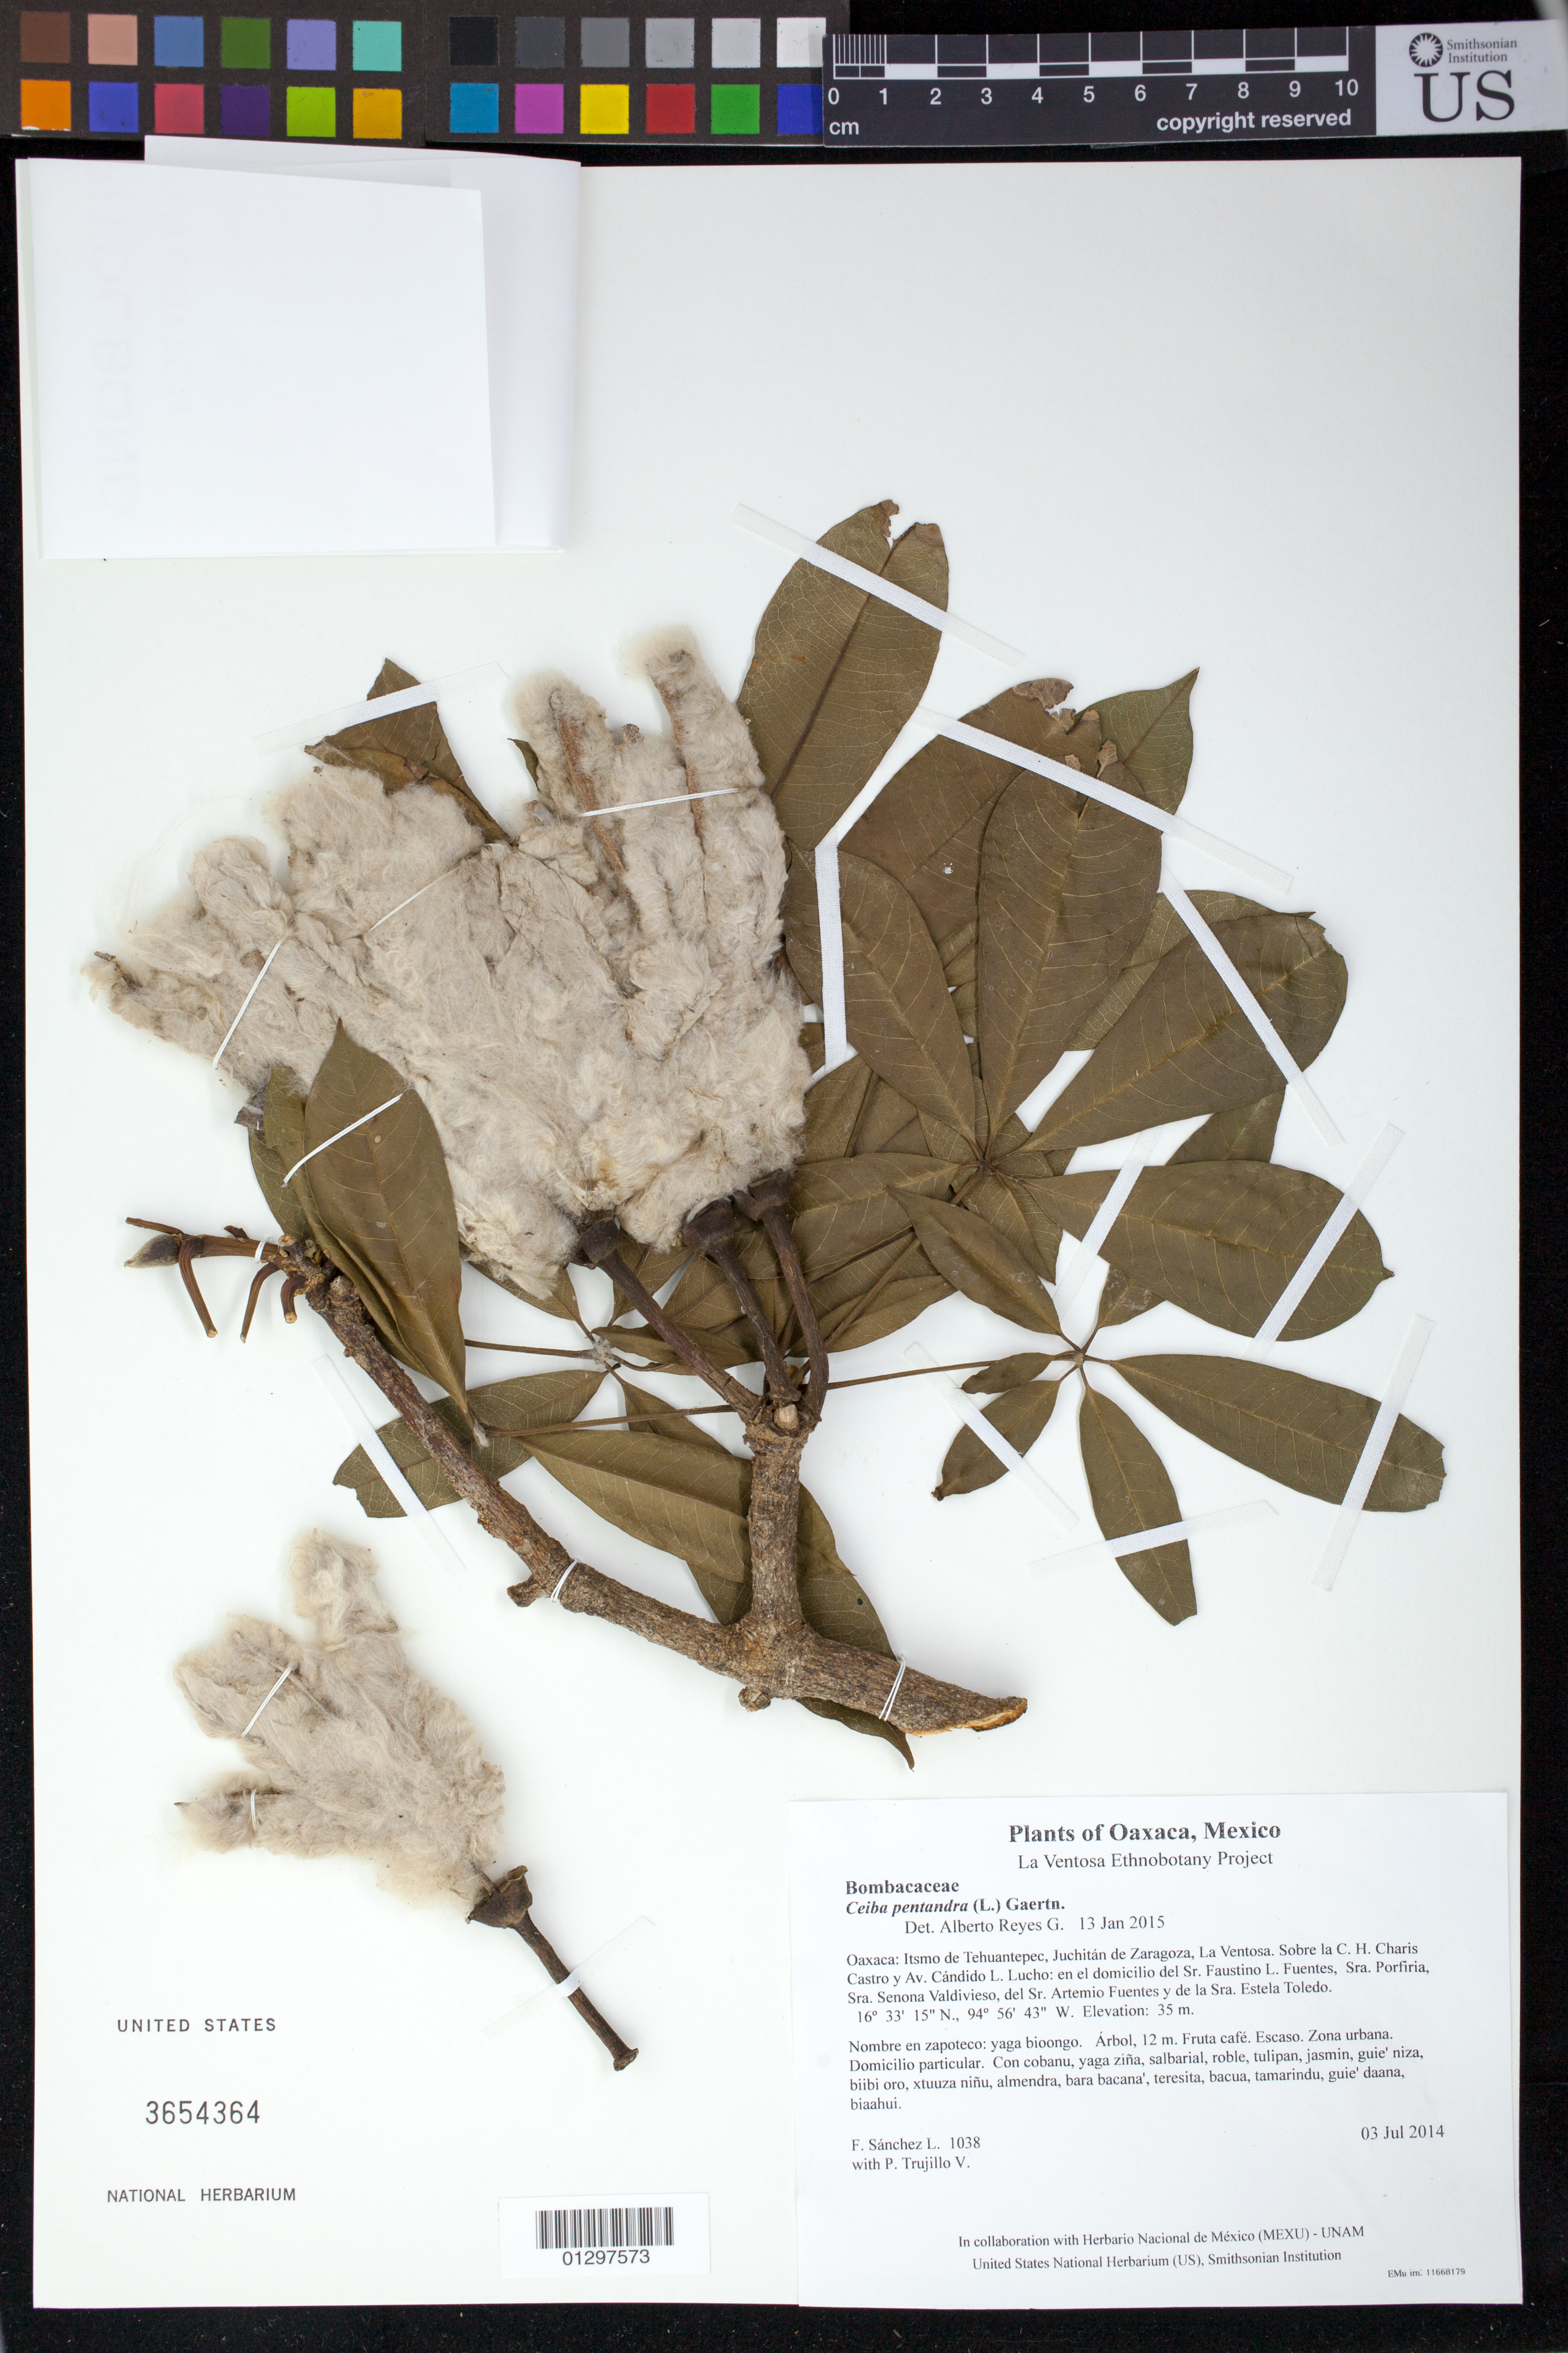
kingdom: Plantae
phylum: Tracheophyta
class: Magnoliopsida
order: Malvales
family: Malvaceae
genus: Ceiba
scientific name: Ceiba pentandra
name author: (L.) Gaertn.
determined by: Reyes García, A.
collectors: F. Sánchez L. & P. Trujillo V.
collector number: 1038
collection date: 2014-07-03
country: Mexico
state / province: Oaxaca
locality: Itsmo de Tehuantepec, Juchitán de Zaragoza, La Ventosa. Sobre la C. H. Charis Castro y Av. Cándido L. Lucho: en el domicilio del Sr. Faustino L. Fuentes, Sra. Porfiria, Sra. Senona Valdivieso, del Sr. Artemio Fuentes y de la Sra. Estela Toledo.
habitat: Zona urbana. Domicilio particular.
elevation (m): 35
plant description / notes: JEBOT, MEXU, SERO, US; Yaga. 12 m. Cuaananaxhi namuu. Huaxie'.; ceiba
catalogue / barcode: US 3654364